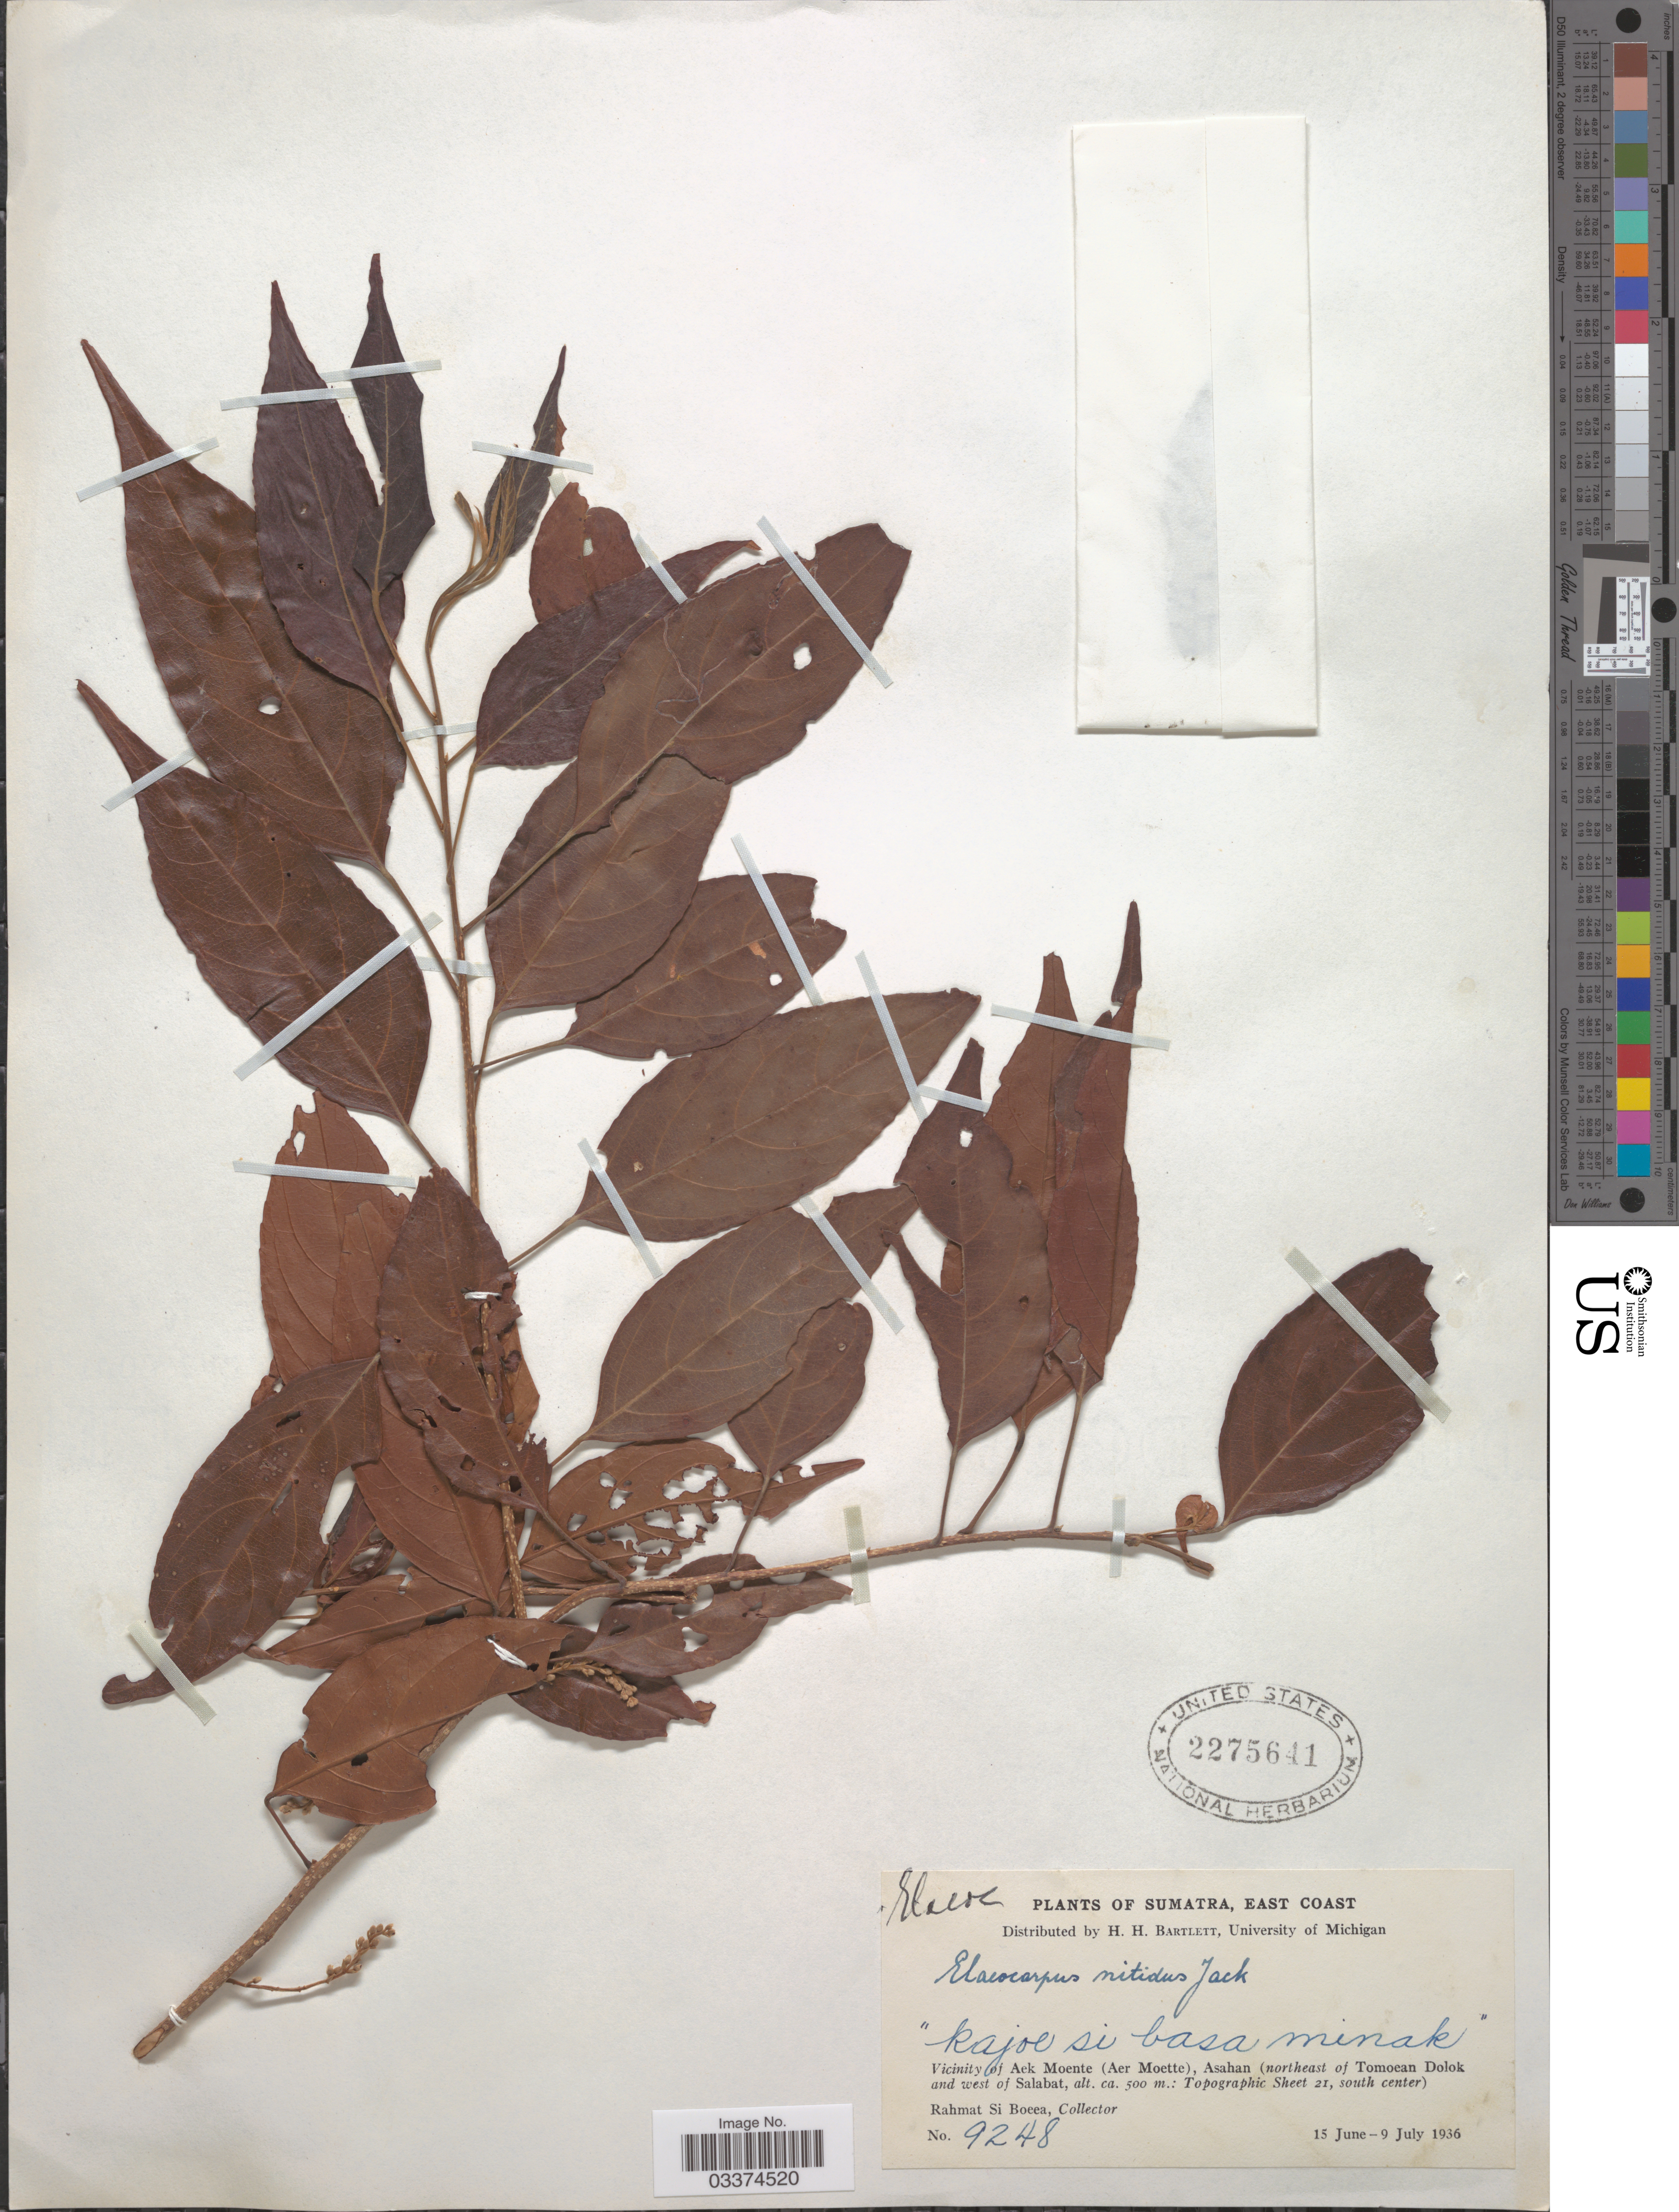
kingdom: Plantae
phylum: Tracheophyta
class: Magnoliopsida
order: Oxalidales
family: Elaeocarpaceae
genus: Elaeocarpus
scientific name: Elaeocarpus nitidus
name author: Jack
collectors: Rahmat Si Boeea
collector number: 9248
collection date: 1936-06-15/1936-07-09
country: Indonesia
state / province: Sumatra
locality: East Coast, Vicinity of Aek Moente (Aer Moette), Asahan (northeast of Tomoean Dolok and west of Salabat: Topographic Sheet 21, south center).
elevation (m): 500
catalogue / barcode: US 2275641